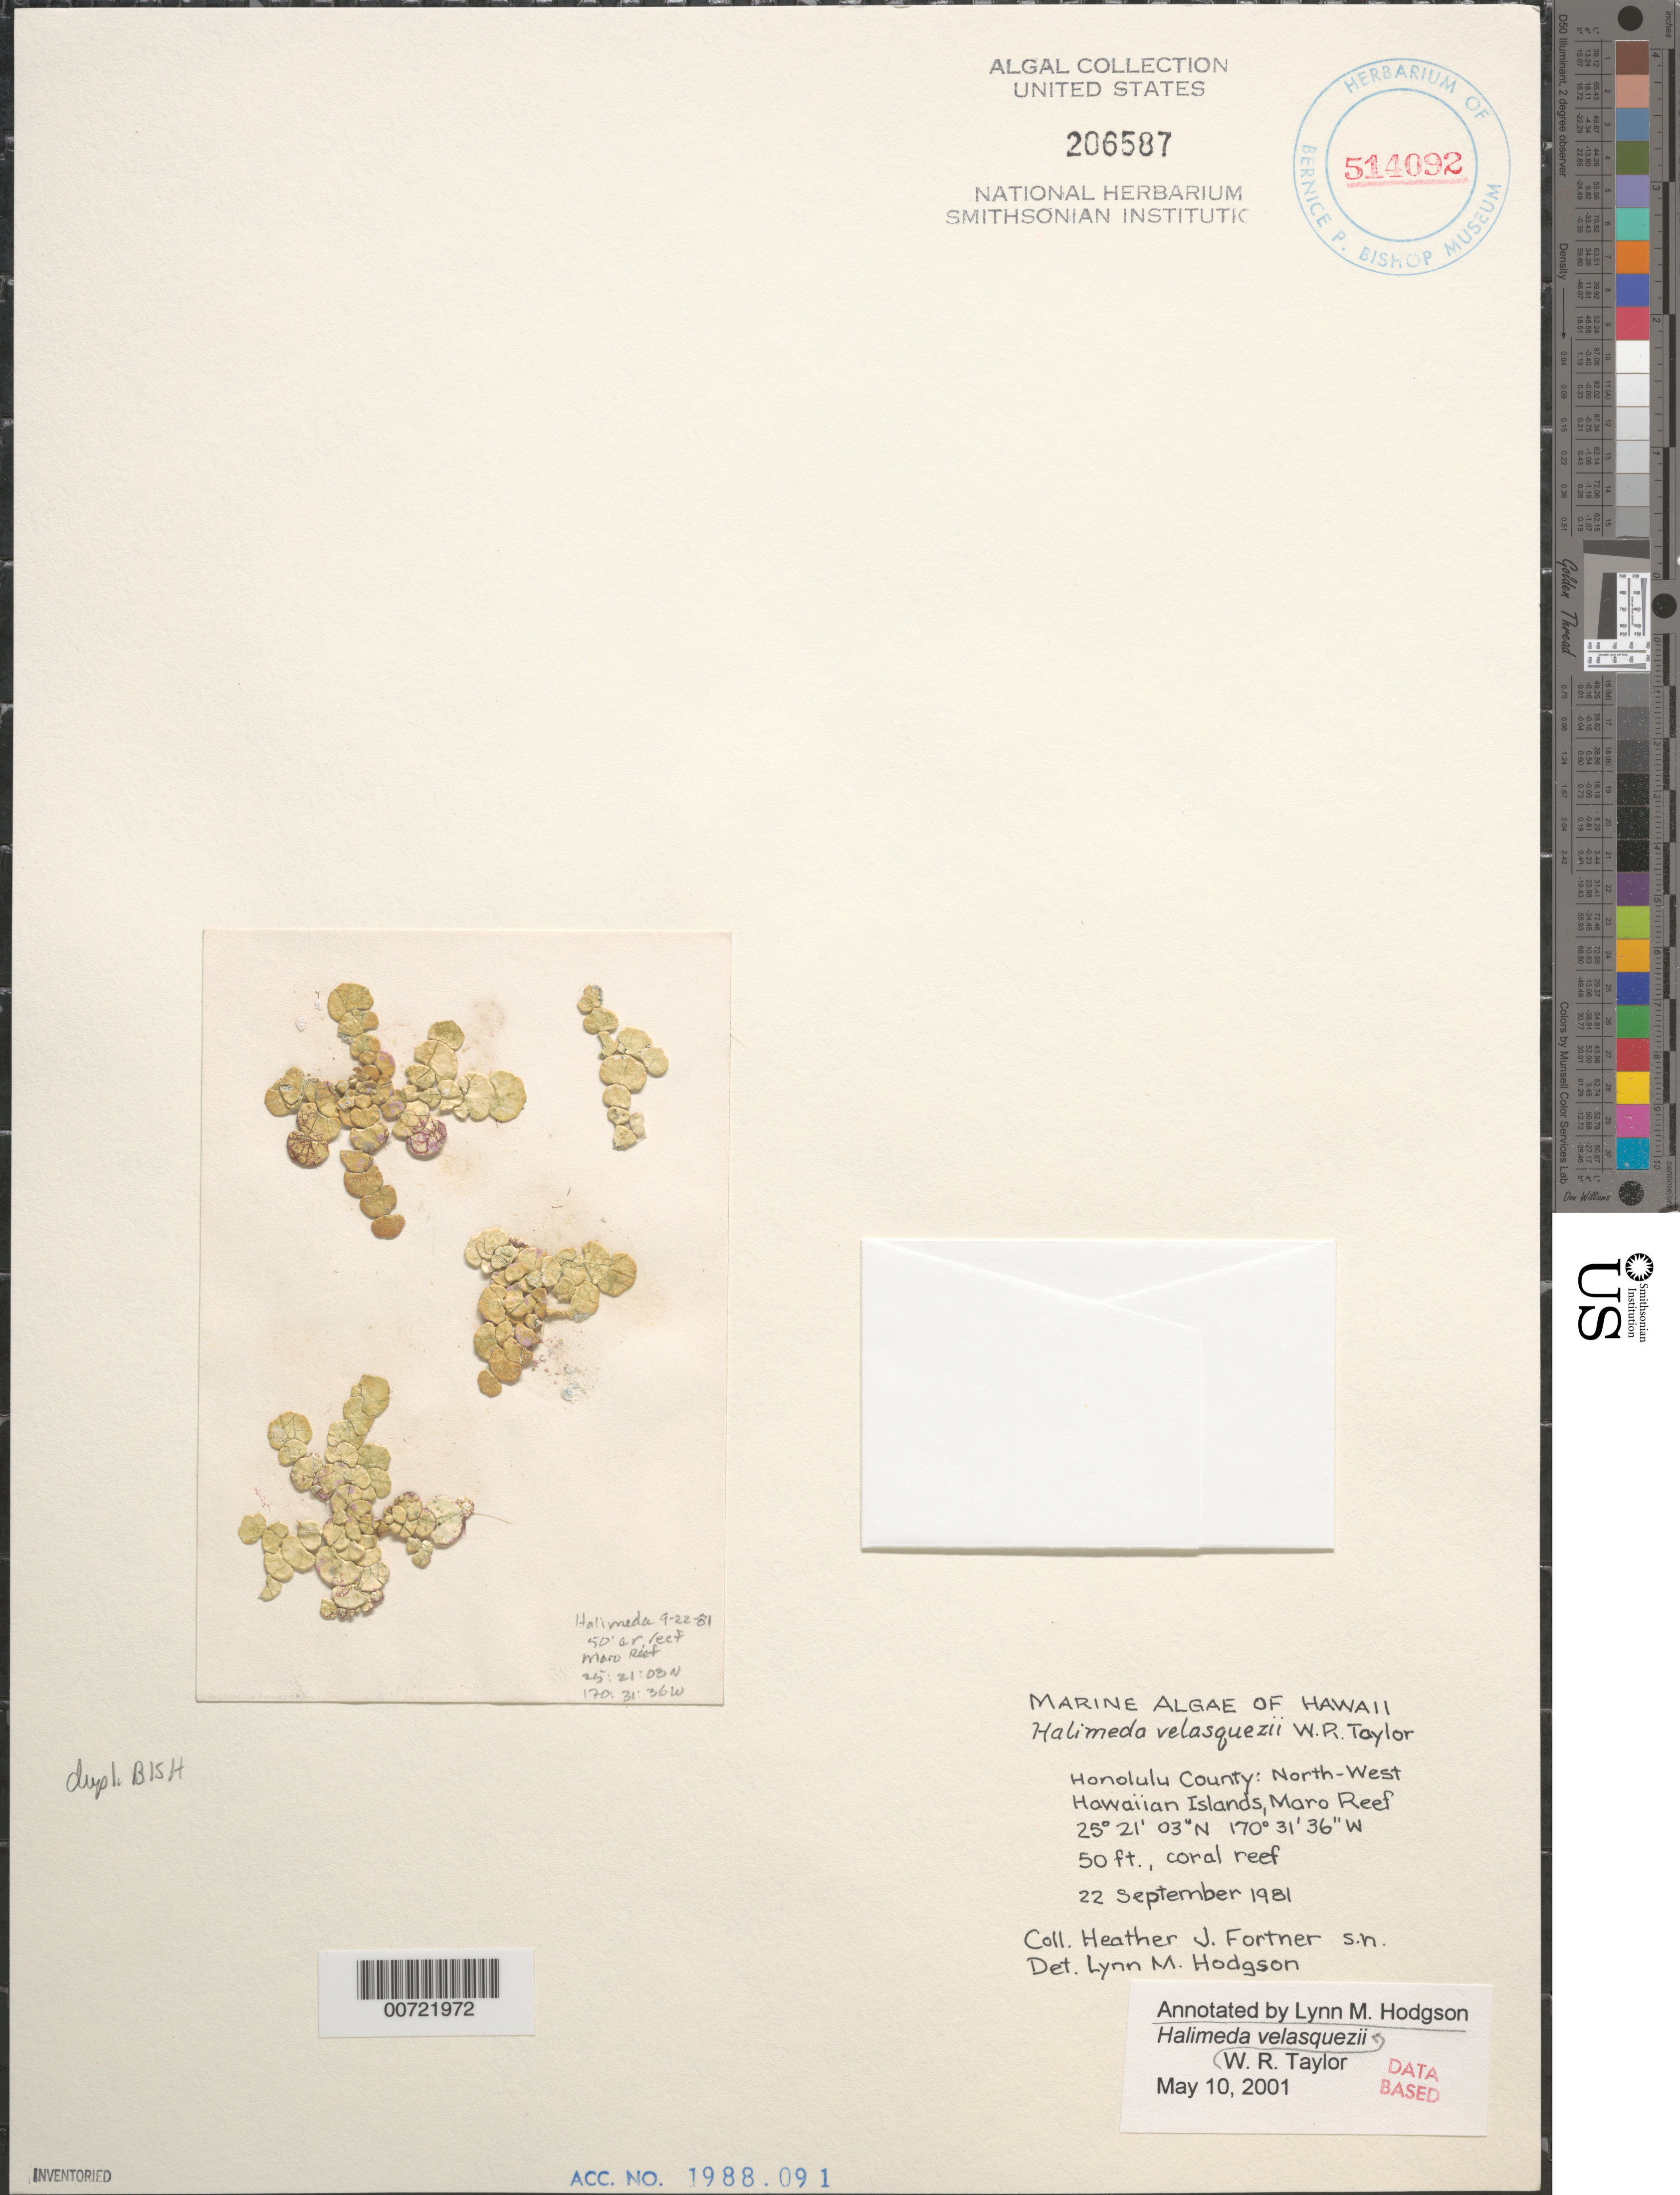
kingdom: Plantae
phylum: Chlorophyta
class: Ulvophyceae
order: Bryopsidales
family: Halimedaceae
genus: Halimeda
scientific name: Halimeda velasquezii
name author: W.R. Taylor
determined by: Hodgson, L. M.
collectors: H. Fortner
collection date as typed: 22 Sep 1981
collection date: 1981-09-22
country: United States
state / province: Hawaii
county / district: Honolulu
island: Maro Reef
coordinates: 25 21' 03" N, 170 31' 36" W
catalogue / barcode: US 206587